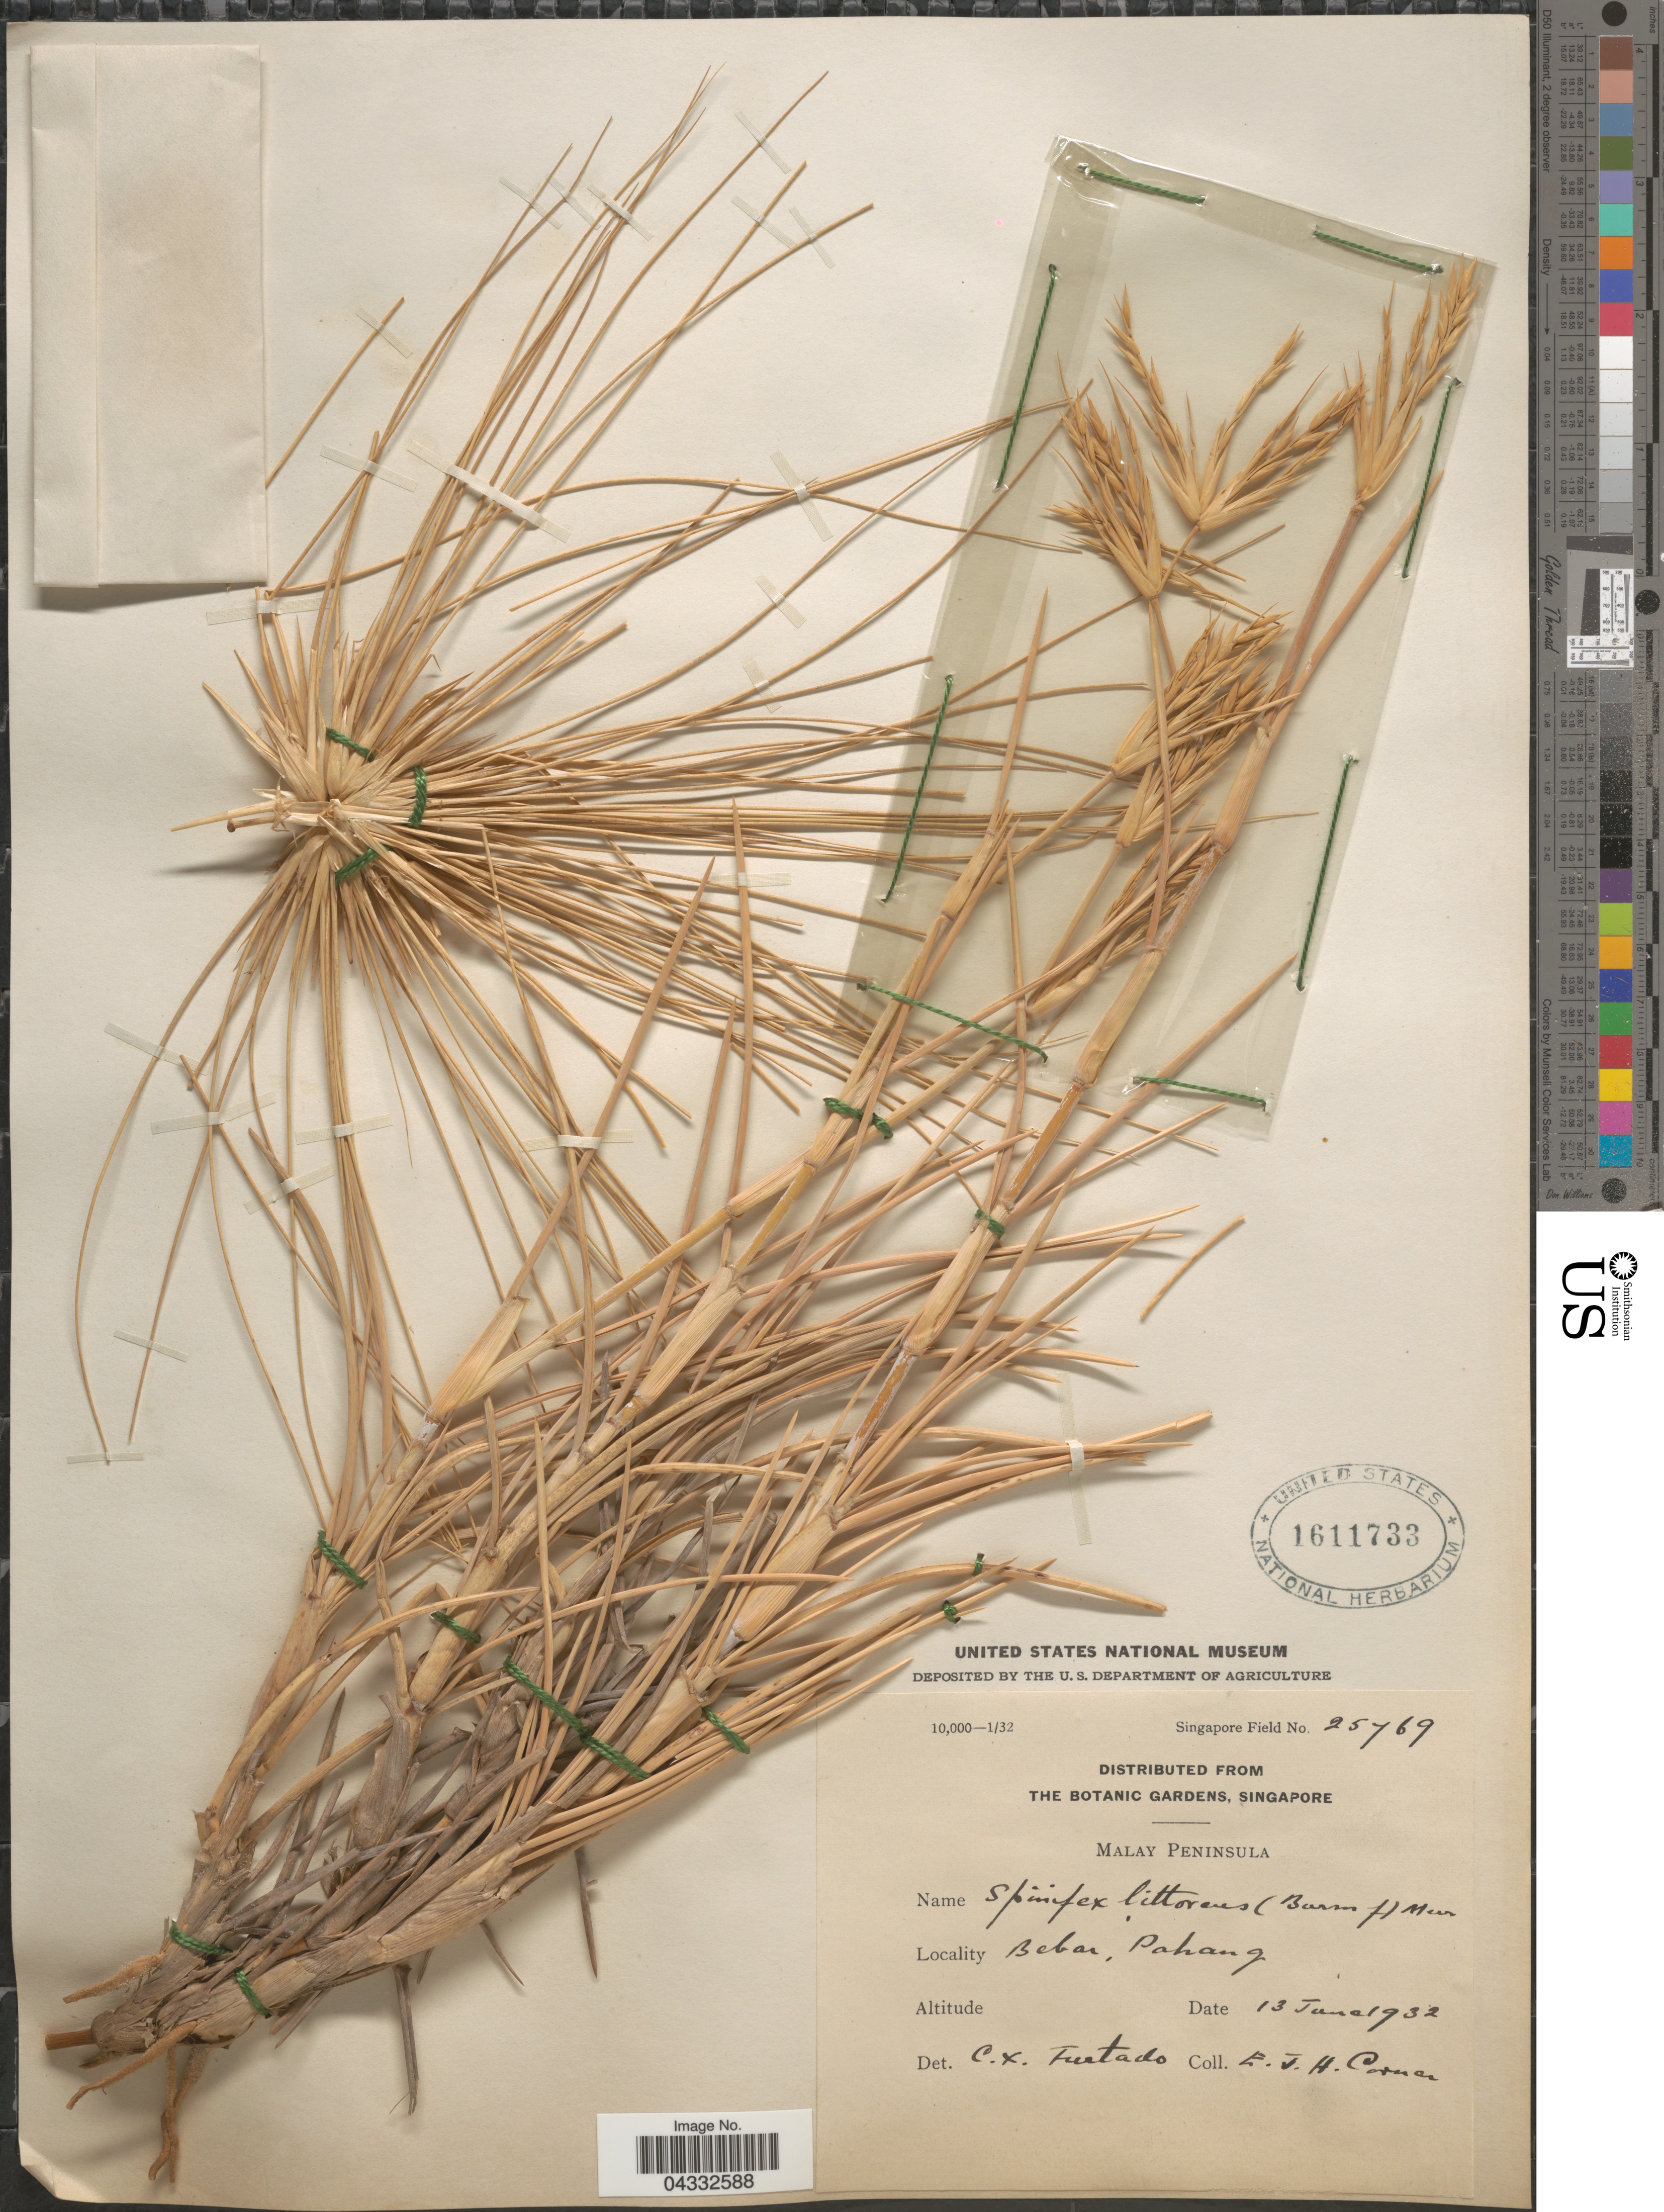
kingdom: Plantae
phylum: Tracheophyta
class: Liliopsida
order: Poales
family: Poaceae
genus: Spinifex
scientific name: Spinifex littoreus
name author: (Burm. f.) Merr.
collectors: E. Corner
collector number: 25769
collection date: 1932-01-13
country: Malaysia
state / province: Pahang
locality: Malay Peninsula. Bebar, Pahang.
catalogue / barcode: US 1611733